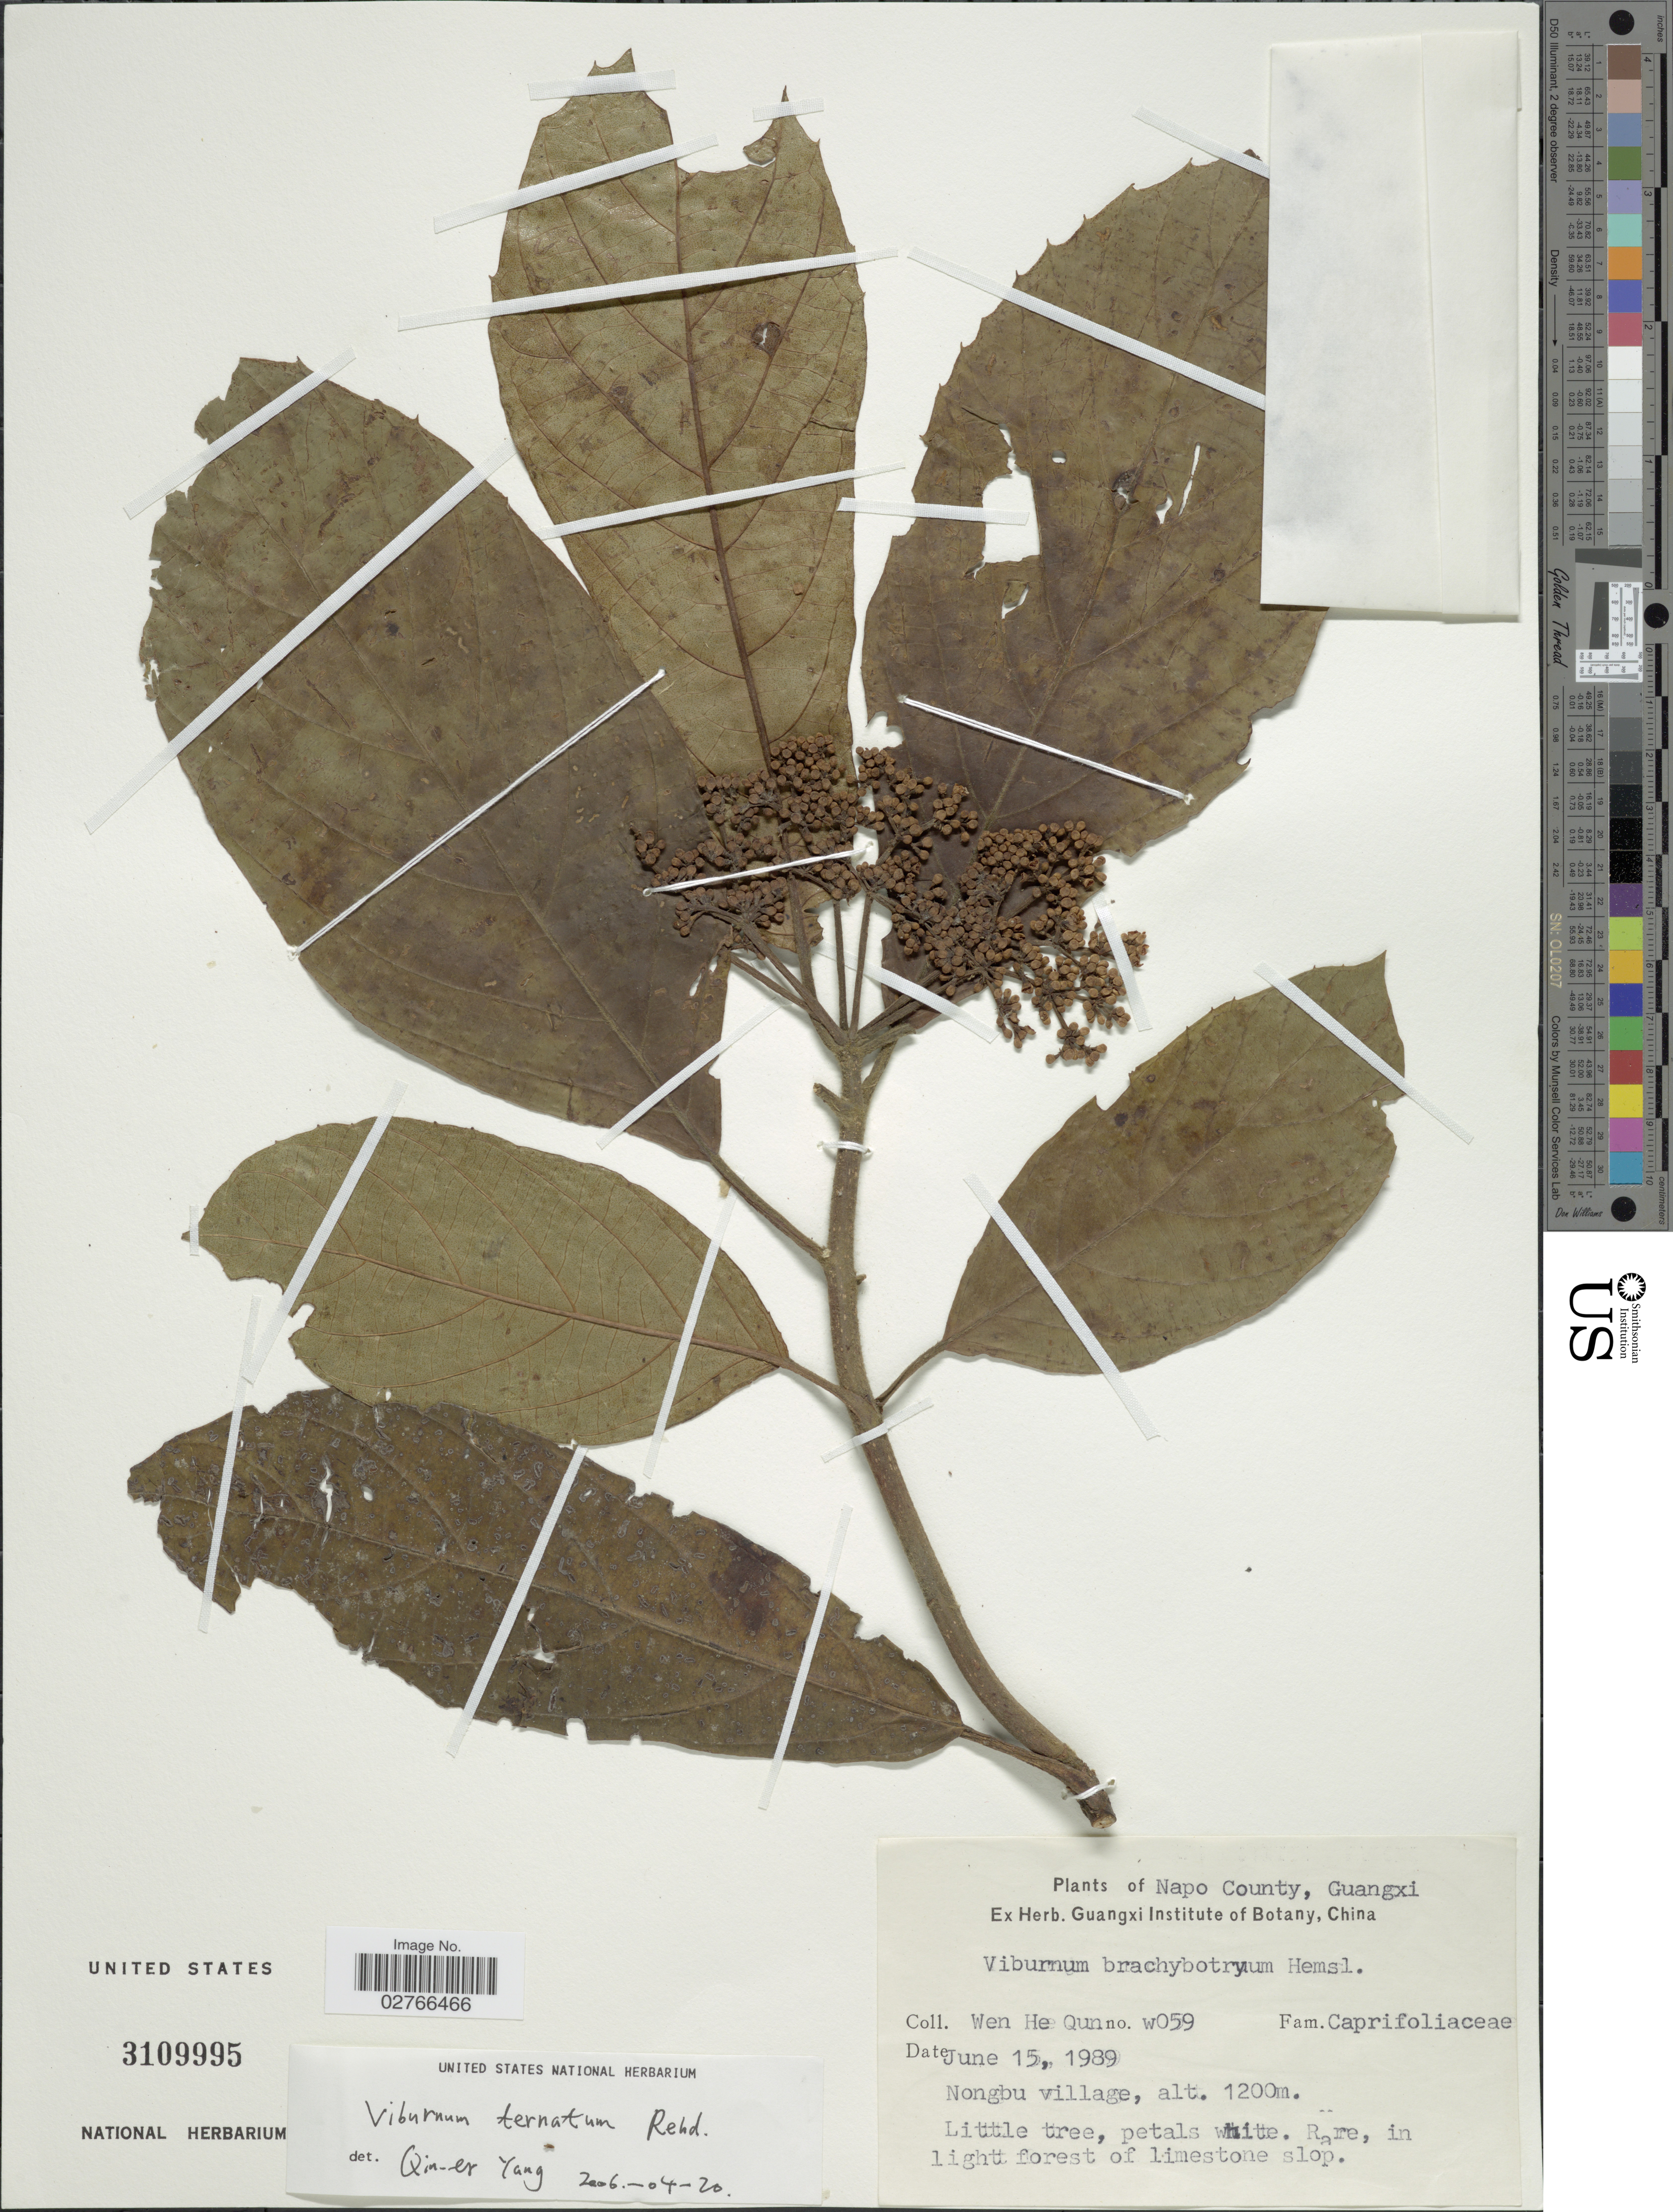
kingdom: Plantae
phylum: Tracheophyta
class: Magnoliopsida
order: Dipsacales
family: Viburnaceae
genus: Viburnum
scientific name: Viburnum ternatum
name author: Rehder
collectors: H. Wen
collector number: W059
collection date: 1989-06-15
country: China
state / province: Guangxi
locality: Napo County, Guangxi, Nongbu village.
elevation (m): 1200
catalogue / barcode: US 3109995